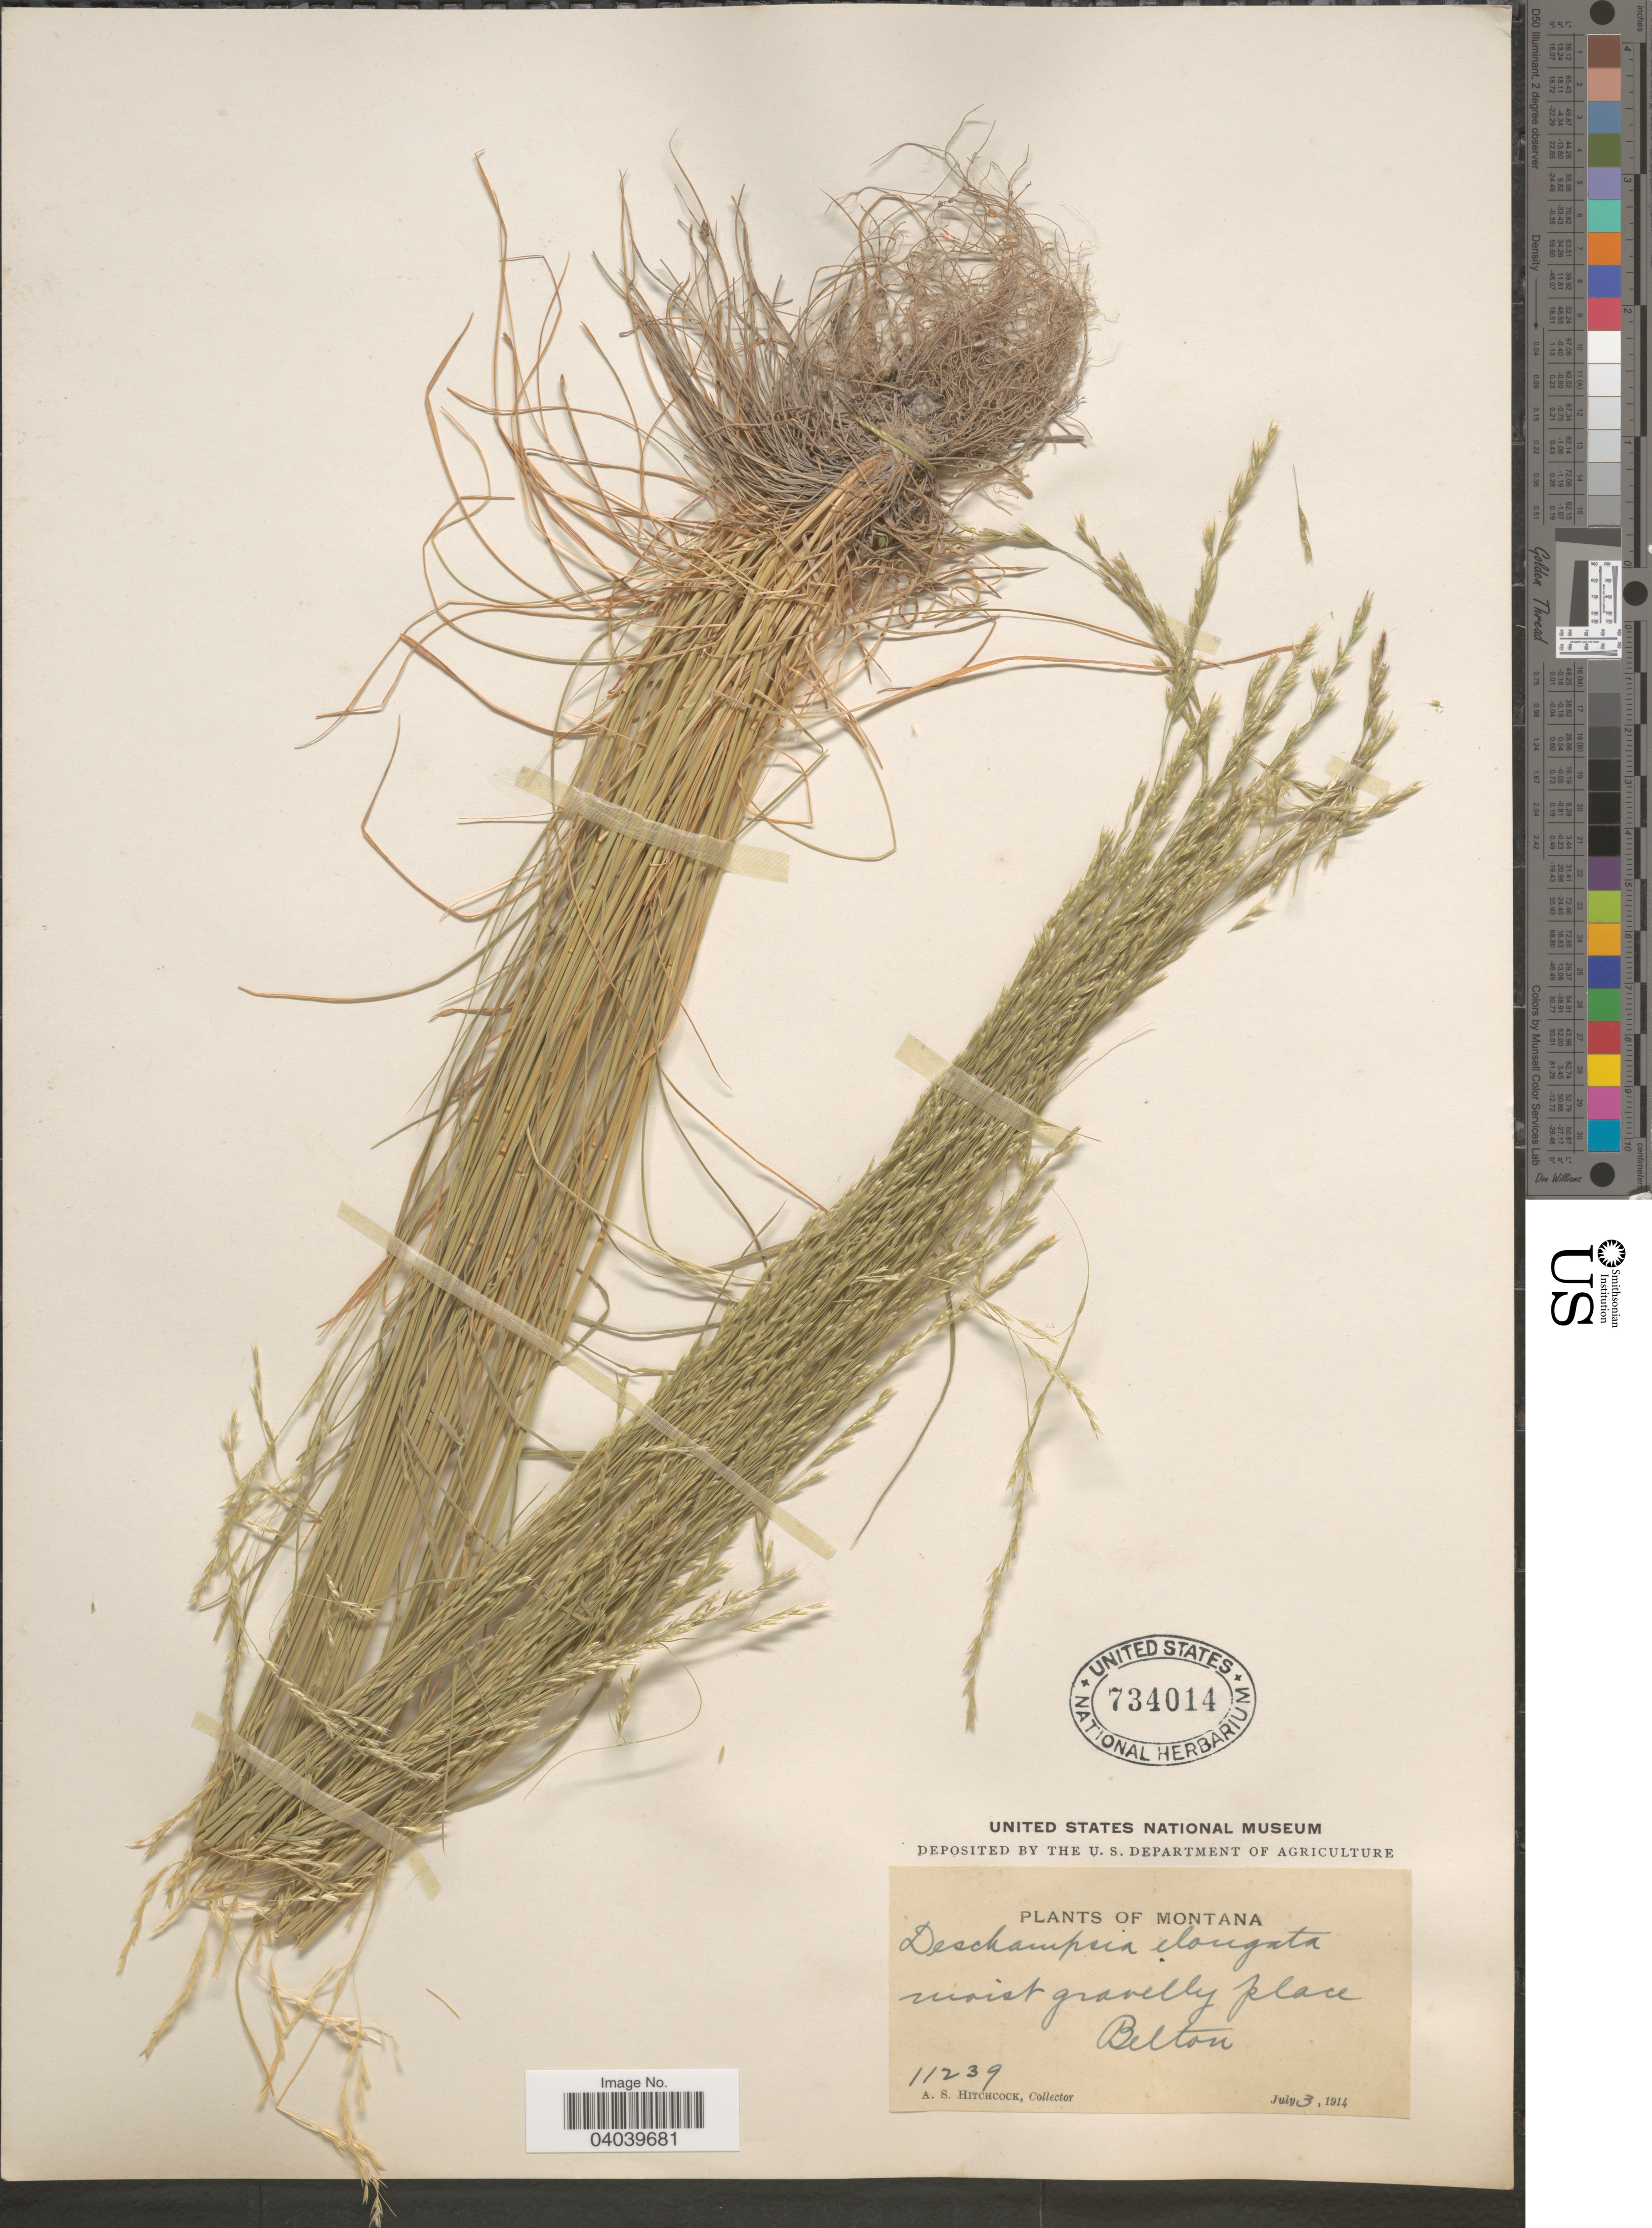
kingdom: Plantae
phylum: Tracheophyta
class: Liliopsida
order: Poales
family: Poaceae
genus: Deschampsia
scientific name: Deschampsia elongata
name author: (Hook.) Munro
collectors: A. S. Hitchcock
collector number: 11239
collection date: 1914-07-03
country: United States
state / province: Montana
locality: Belton.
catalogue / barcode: US 734014